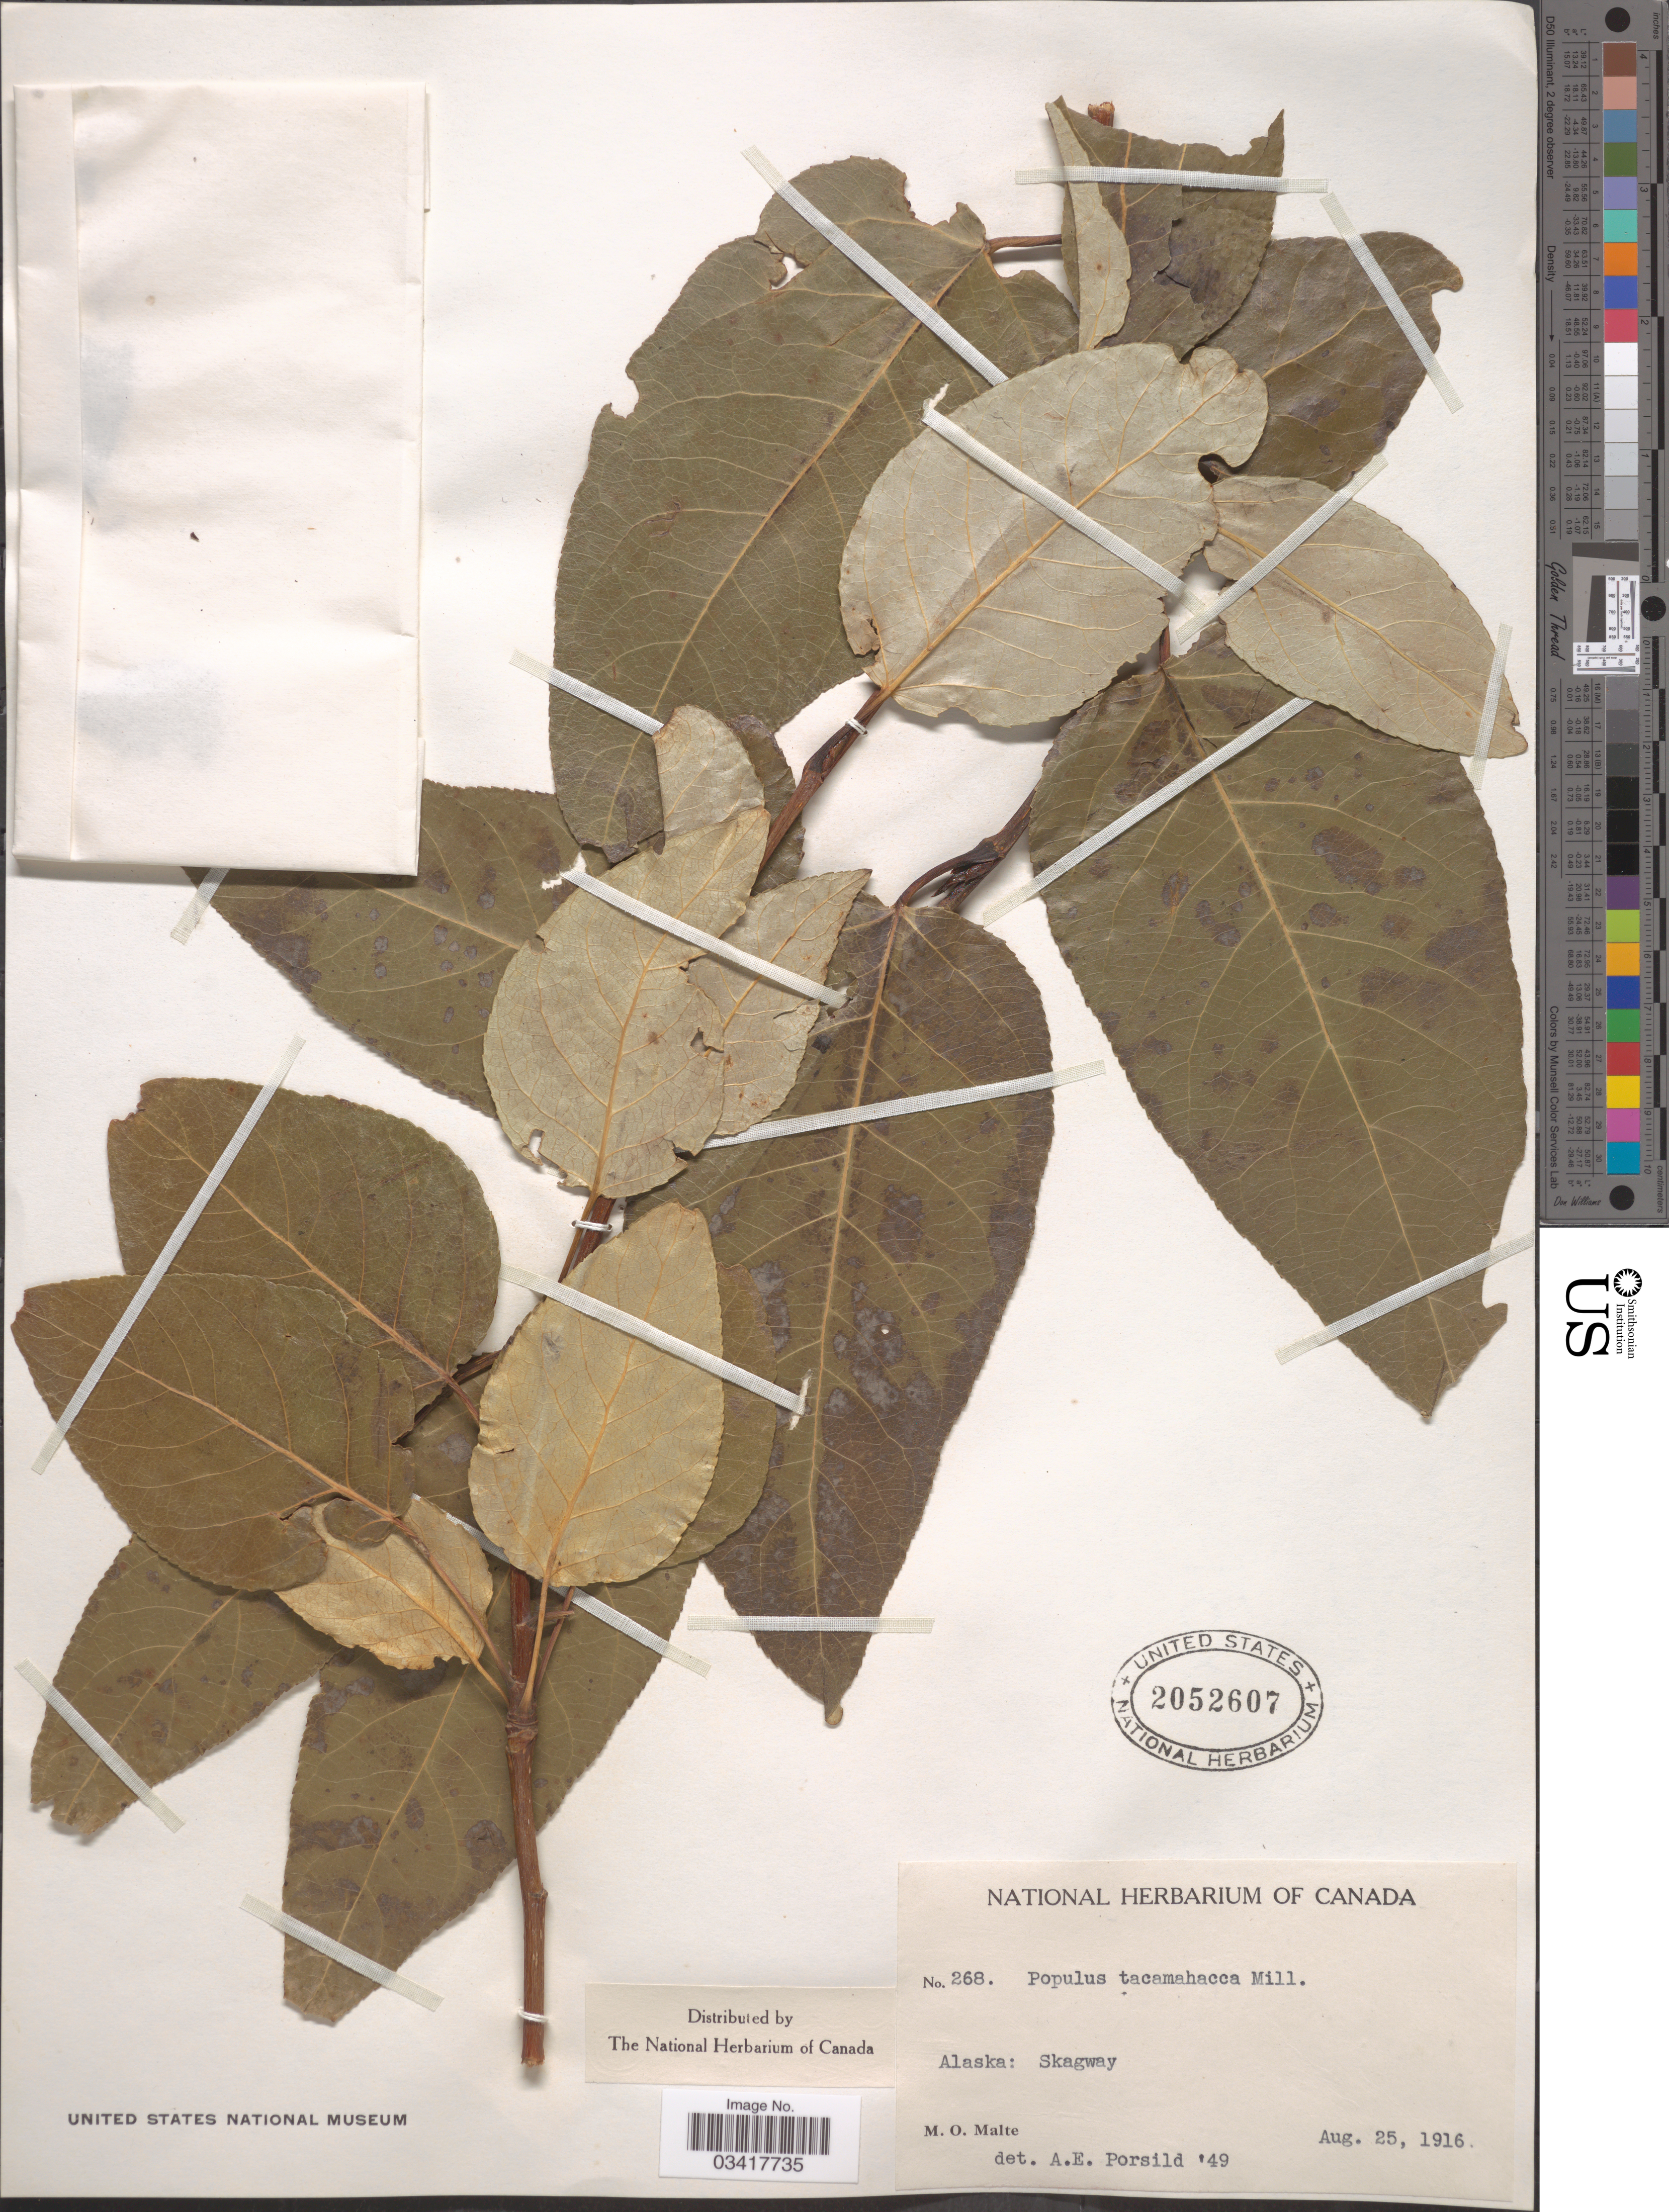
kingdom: Plantae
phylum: Tracheophyta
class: Magnoliopsida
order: Malpighiales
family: Salicaceae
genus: Populus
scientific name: Populus balsamifera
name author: L.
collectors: M. O. Malte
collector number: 268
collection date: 1916-08-25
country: United States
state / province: Alaska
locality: Skagway.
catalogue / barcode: US 2052607